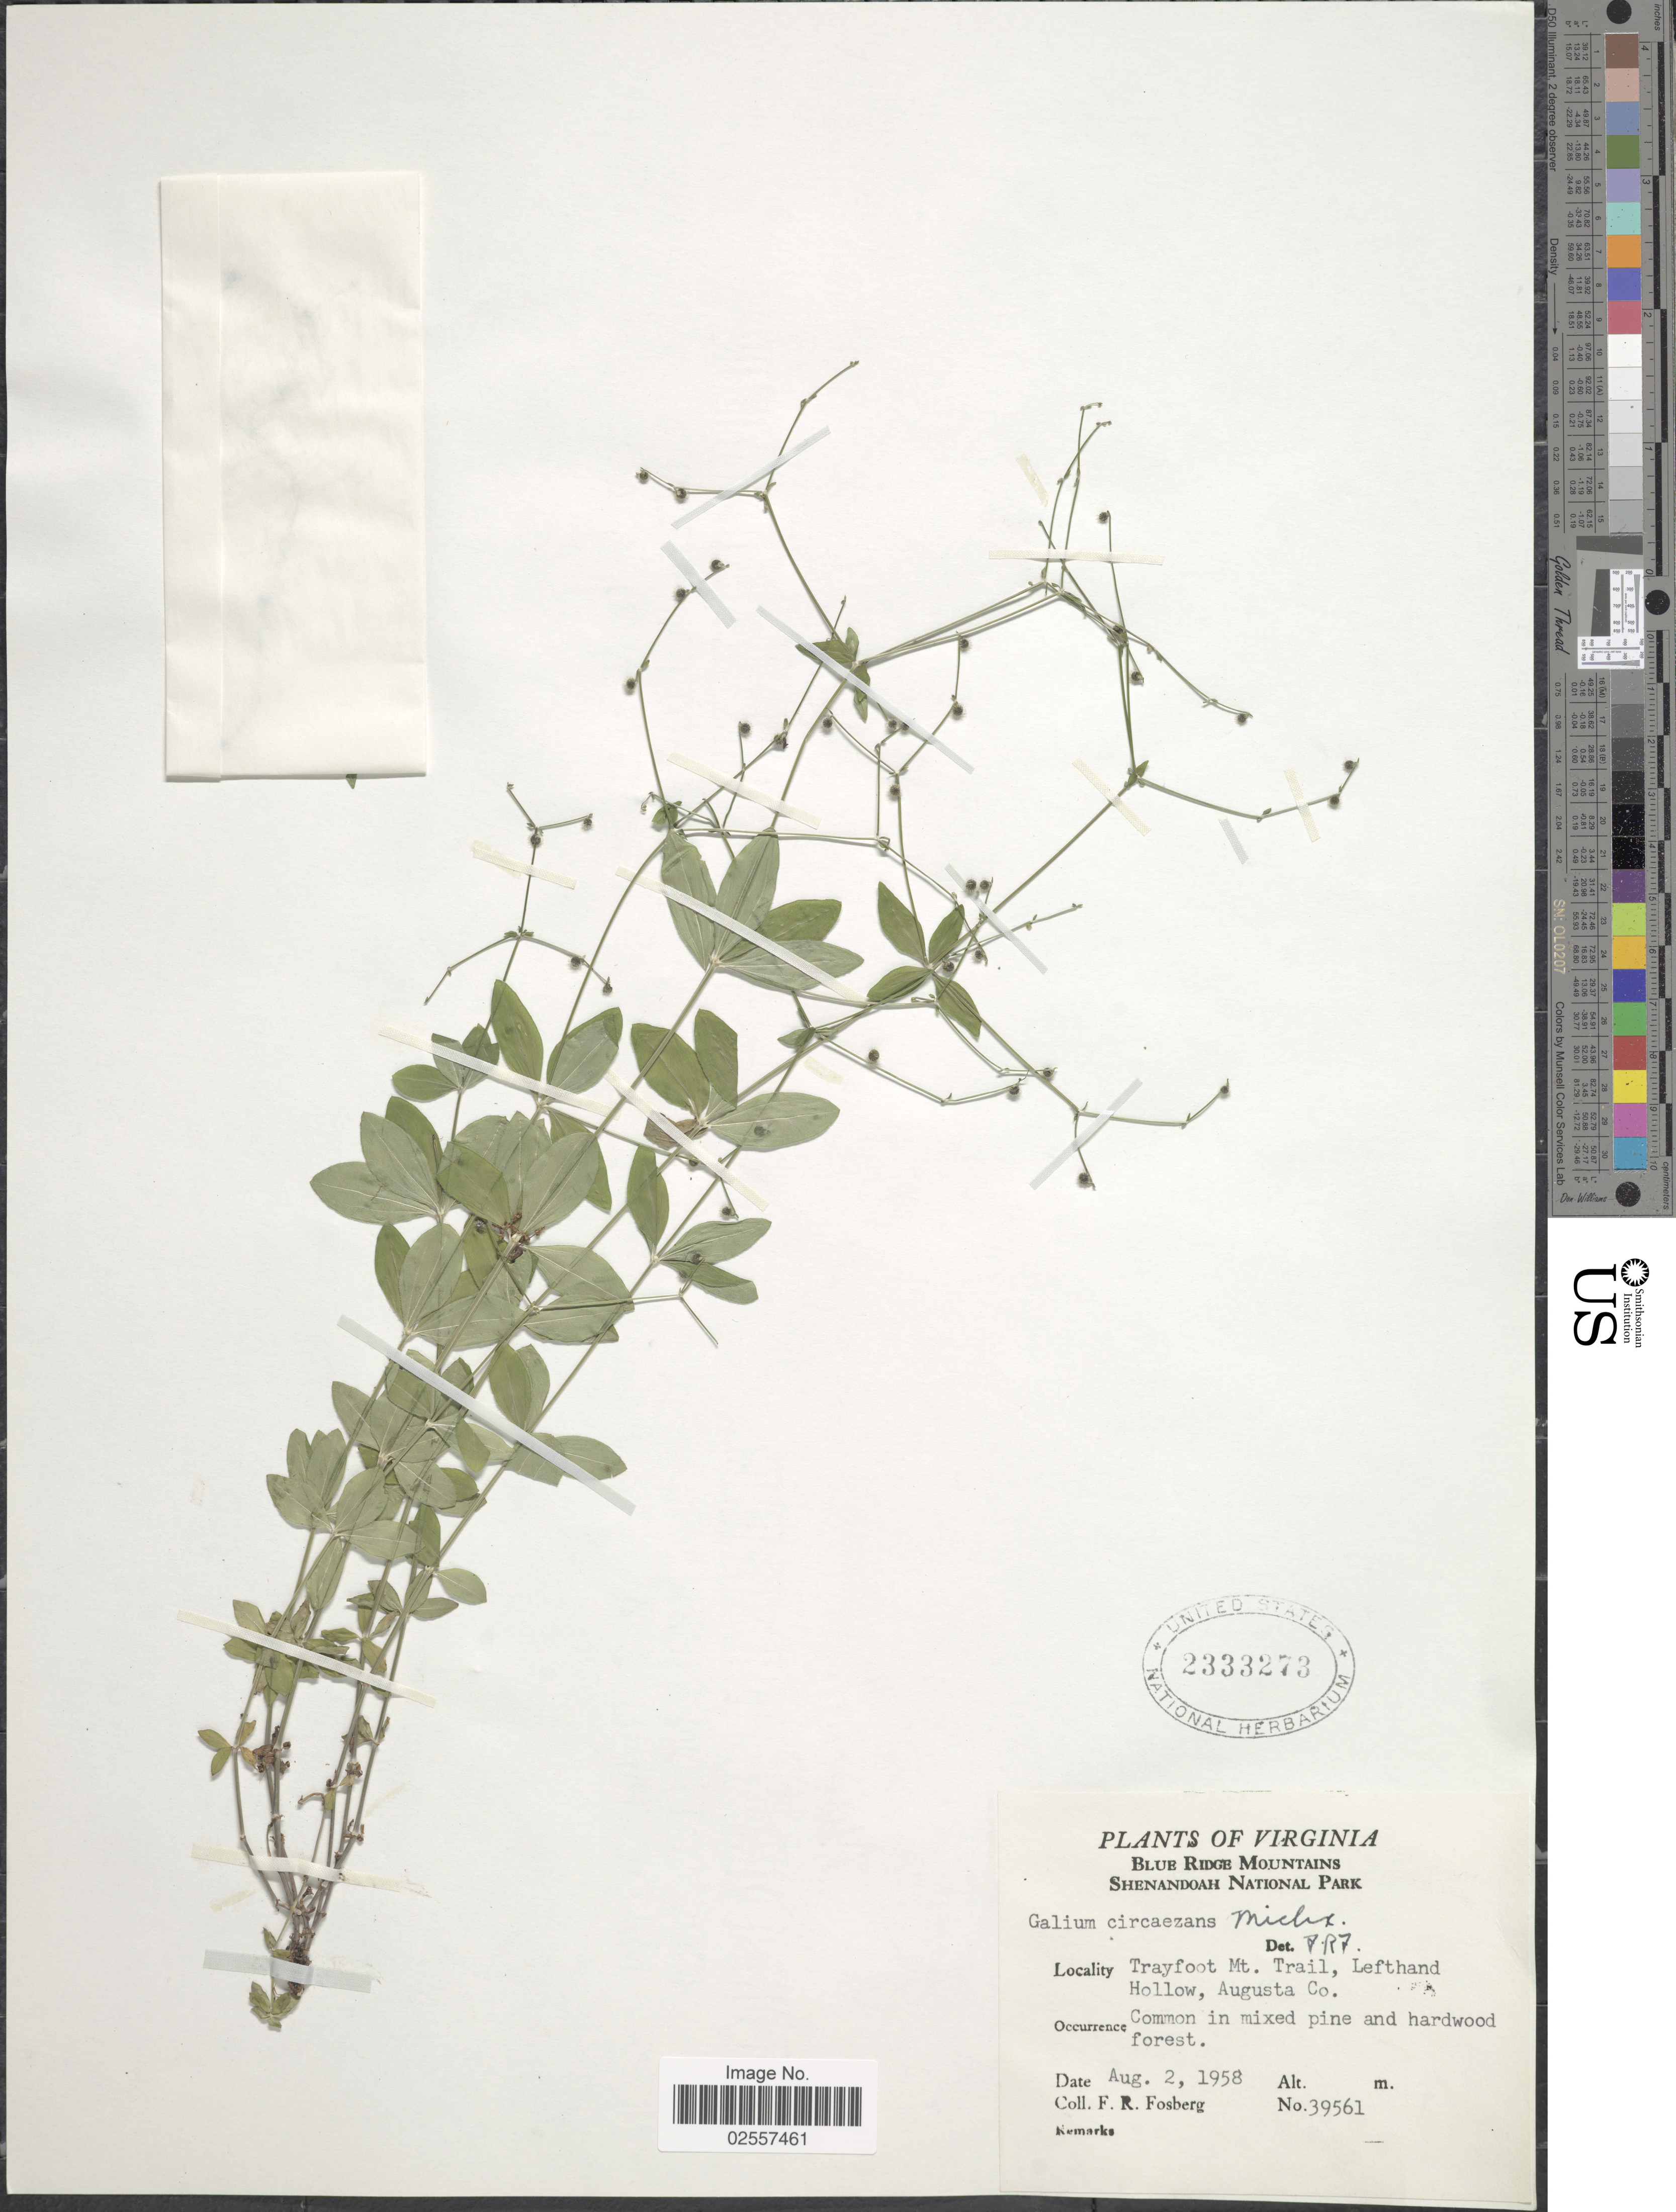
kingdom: Plantae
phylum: Tracheophyta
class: Magnoliopsida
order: Gentianales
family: Rubiaceae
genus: Galium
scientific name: Galium circaezans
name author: Michx.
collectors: F. R. Fosberg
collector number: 39561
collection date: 1958-08-02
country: United States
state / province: Virginia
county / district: Augusta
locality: Blue Ridge Mountains, Shenandoah National Park, Trayfoot Mt Trail, Lefthand Hollow,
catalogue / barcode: US 2333273